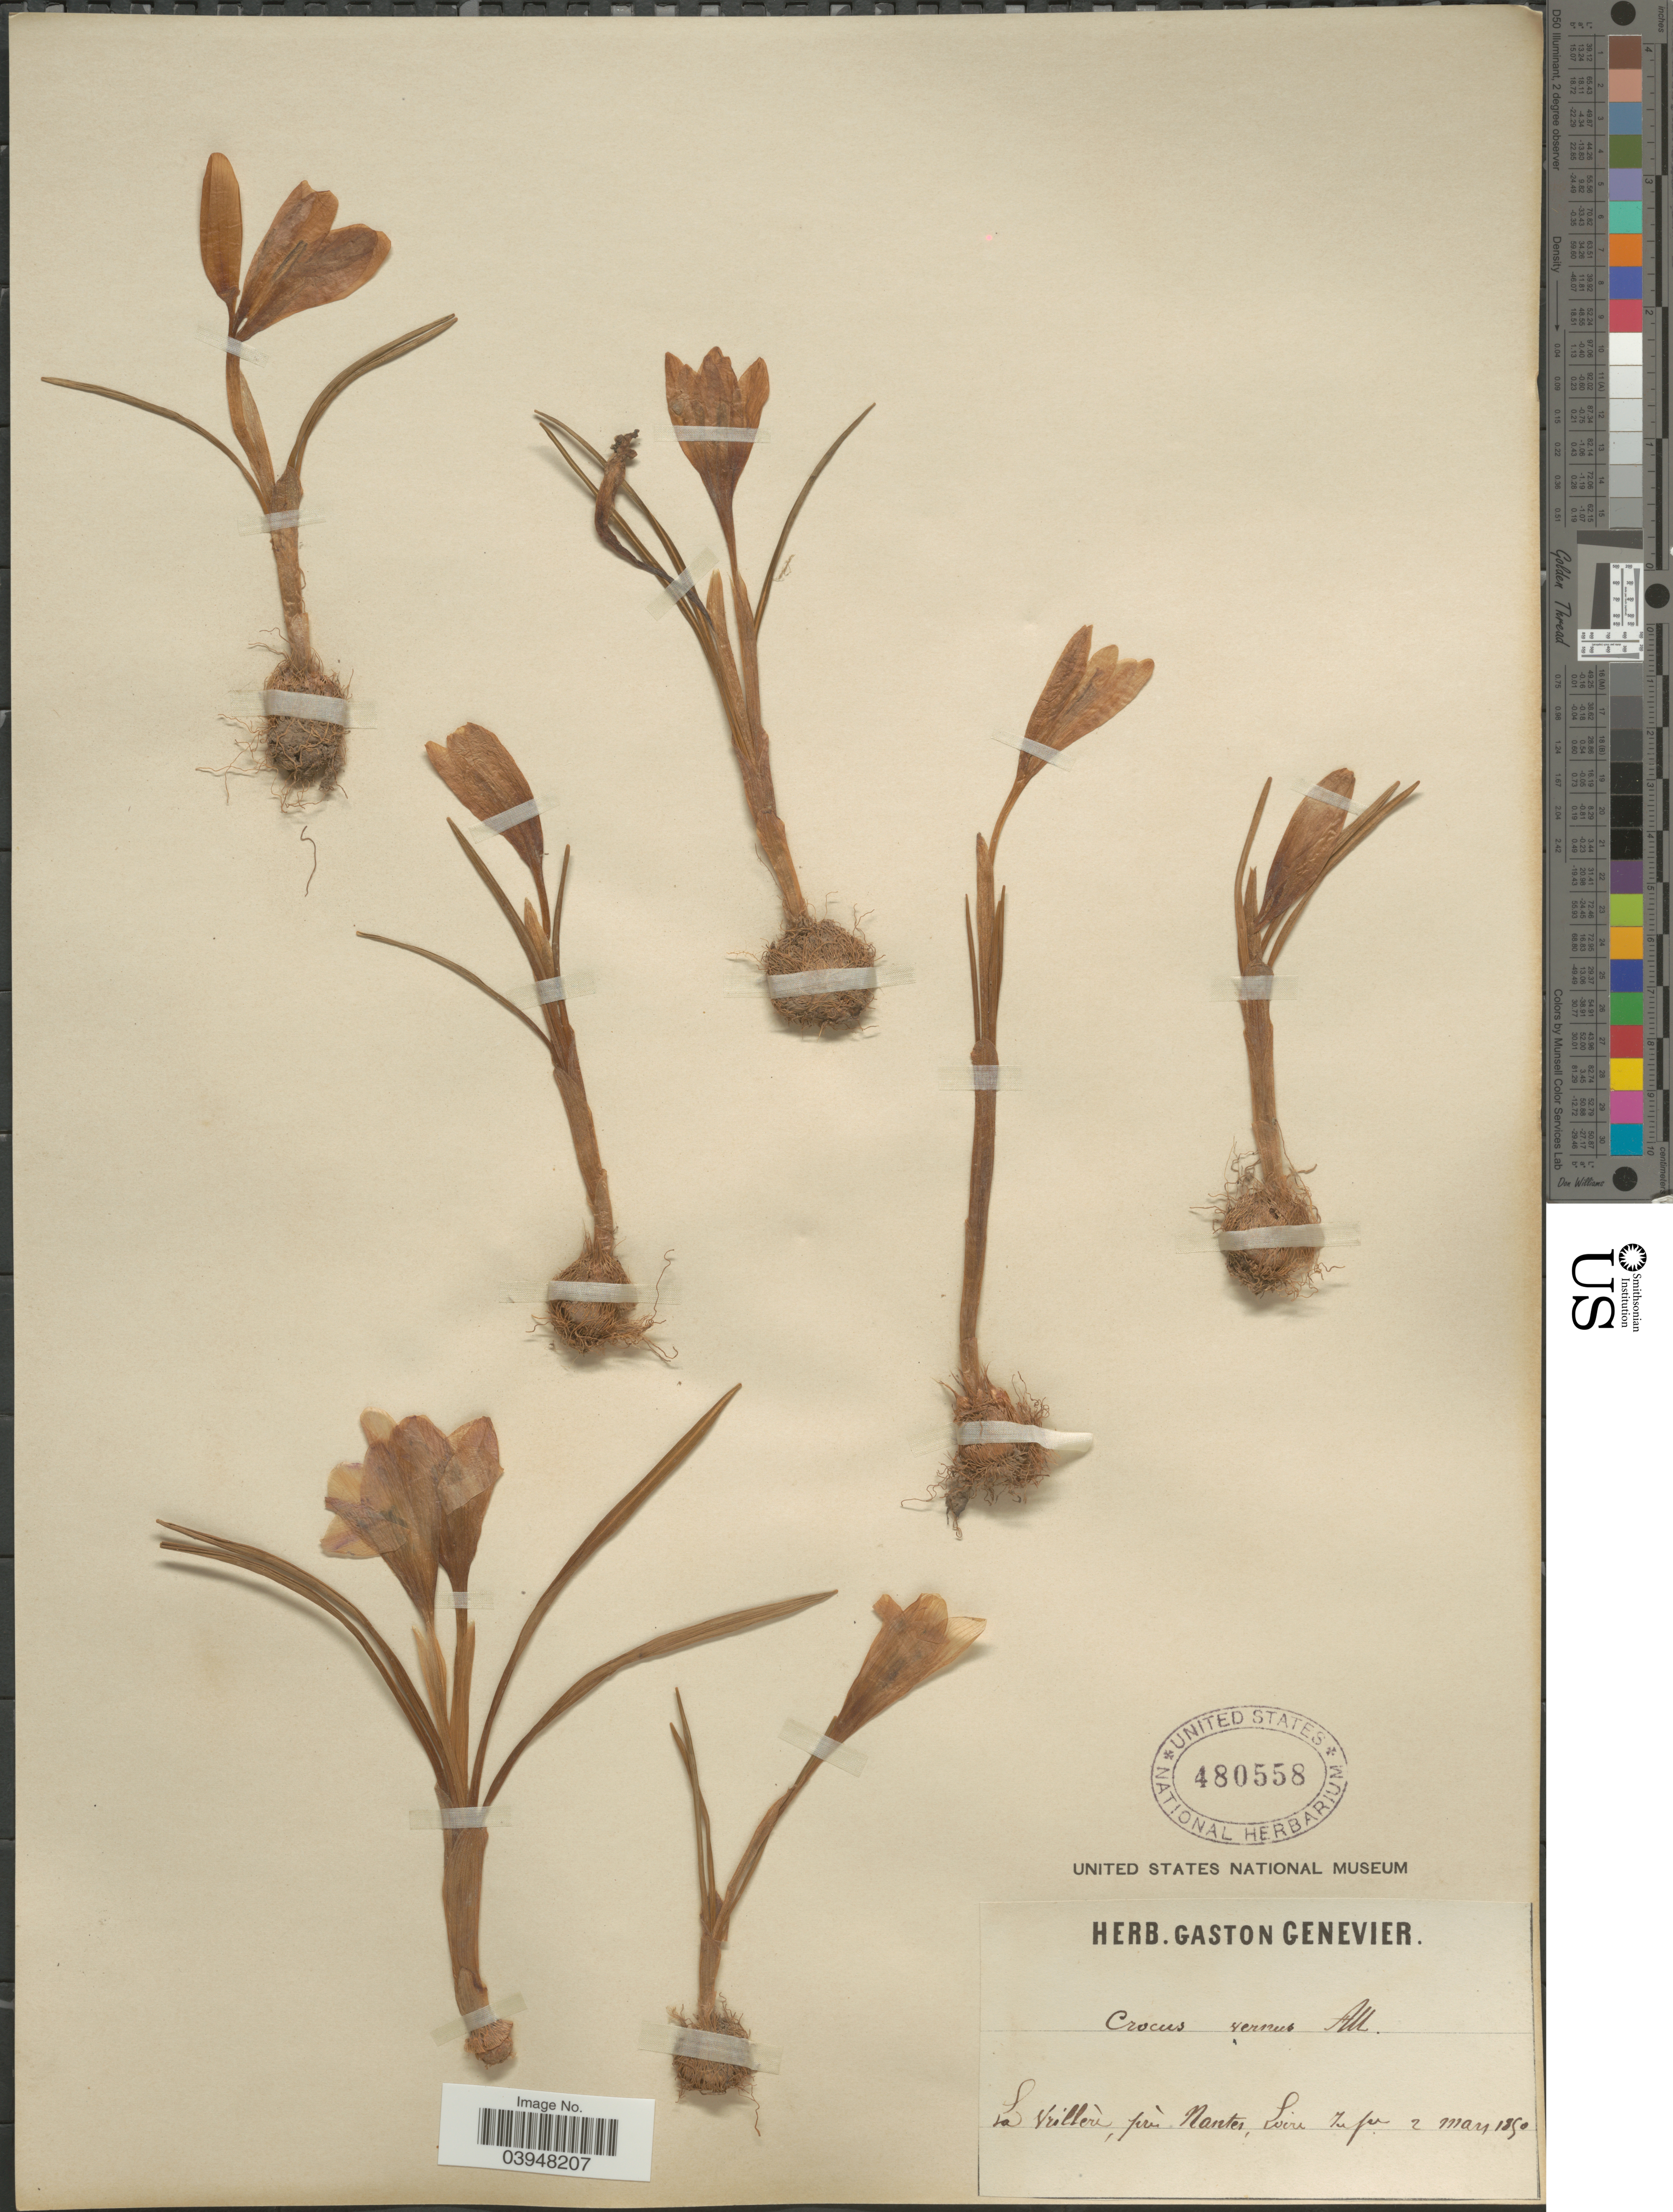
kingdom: Plantae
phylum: Tracheophyta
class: Liliopsida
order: Asparagales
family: Iridaceae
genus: Crocus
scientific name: Crocus vernus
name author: Hill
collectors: ex herb. G. Genevier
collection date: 1850-03-02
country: France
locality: La Vrillère, prés Nantes, Loire rupes.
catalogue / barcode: US 480558